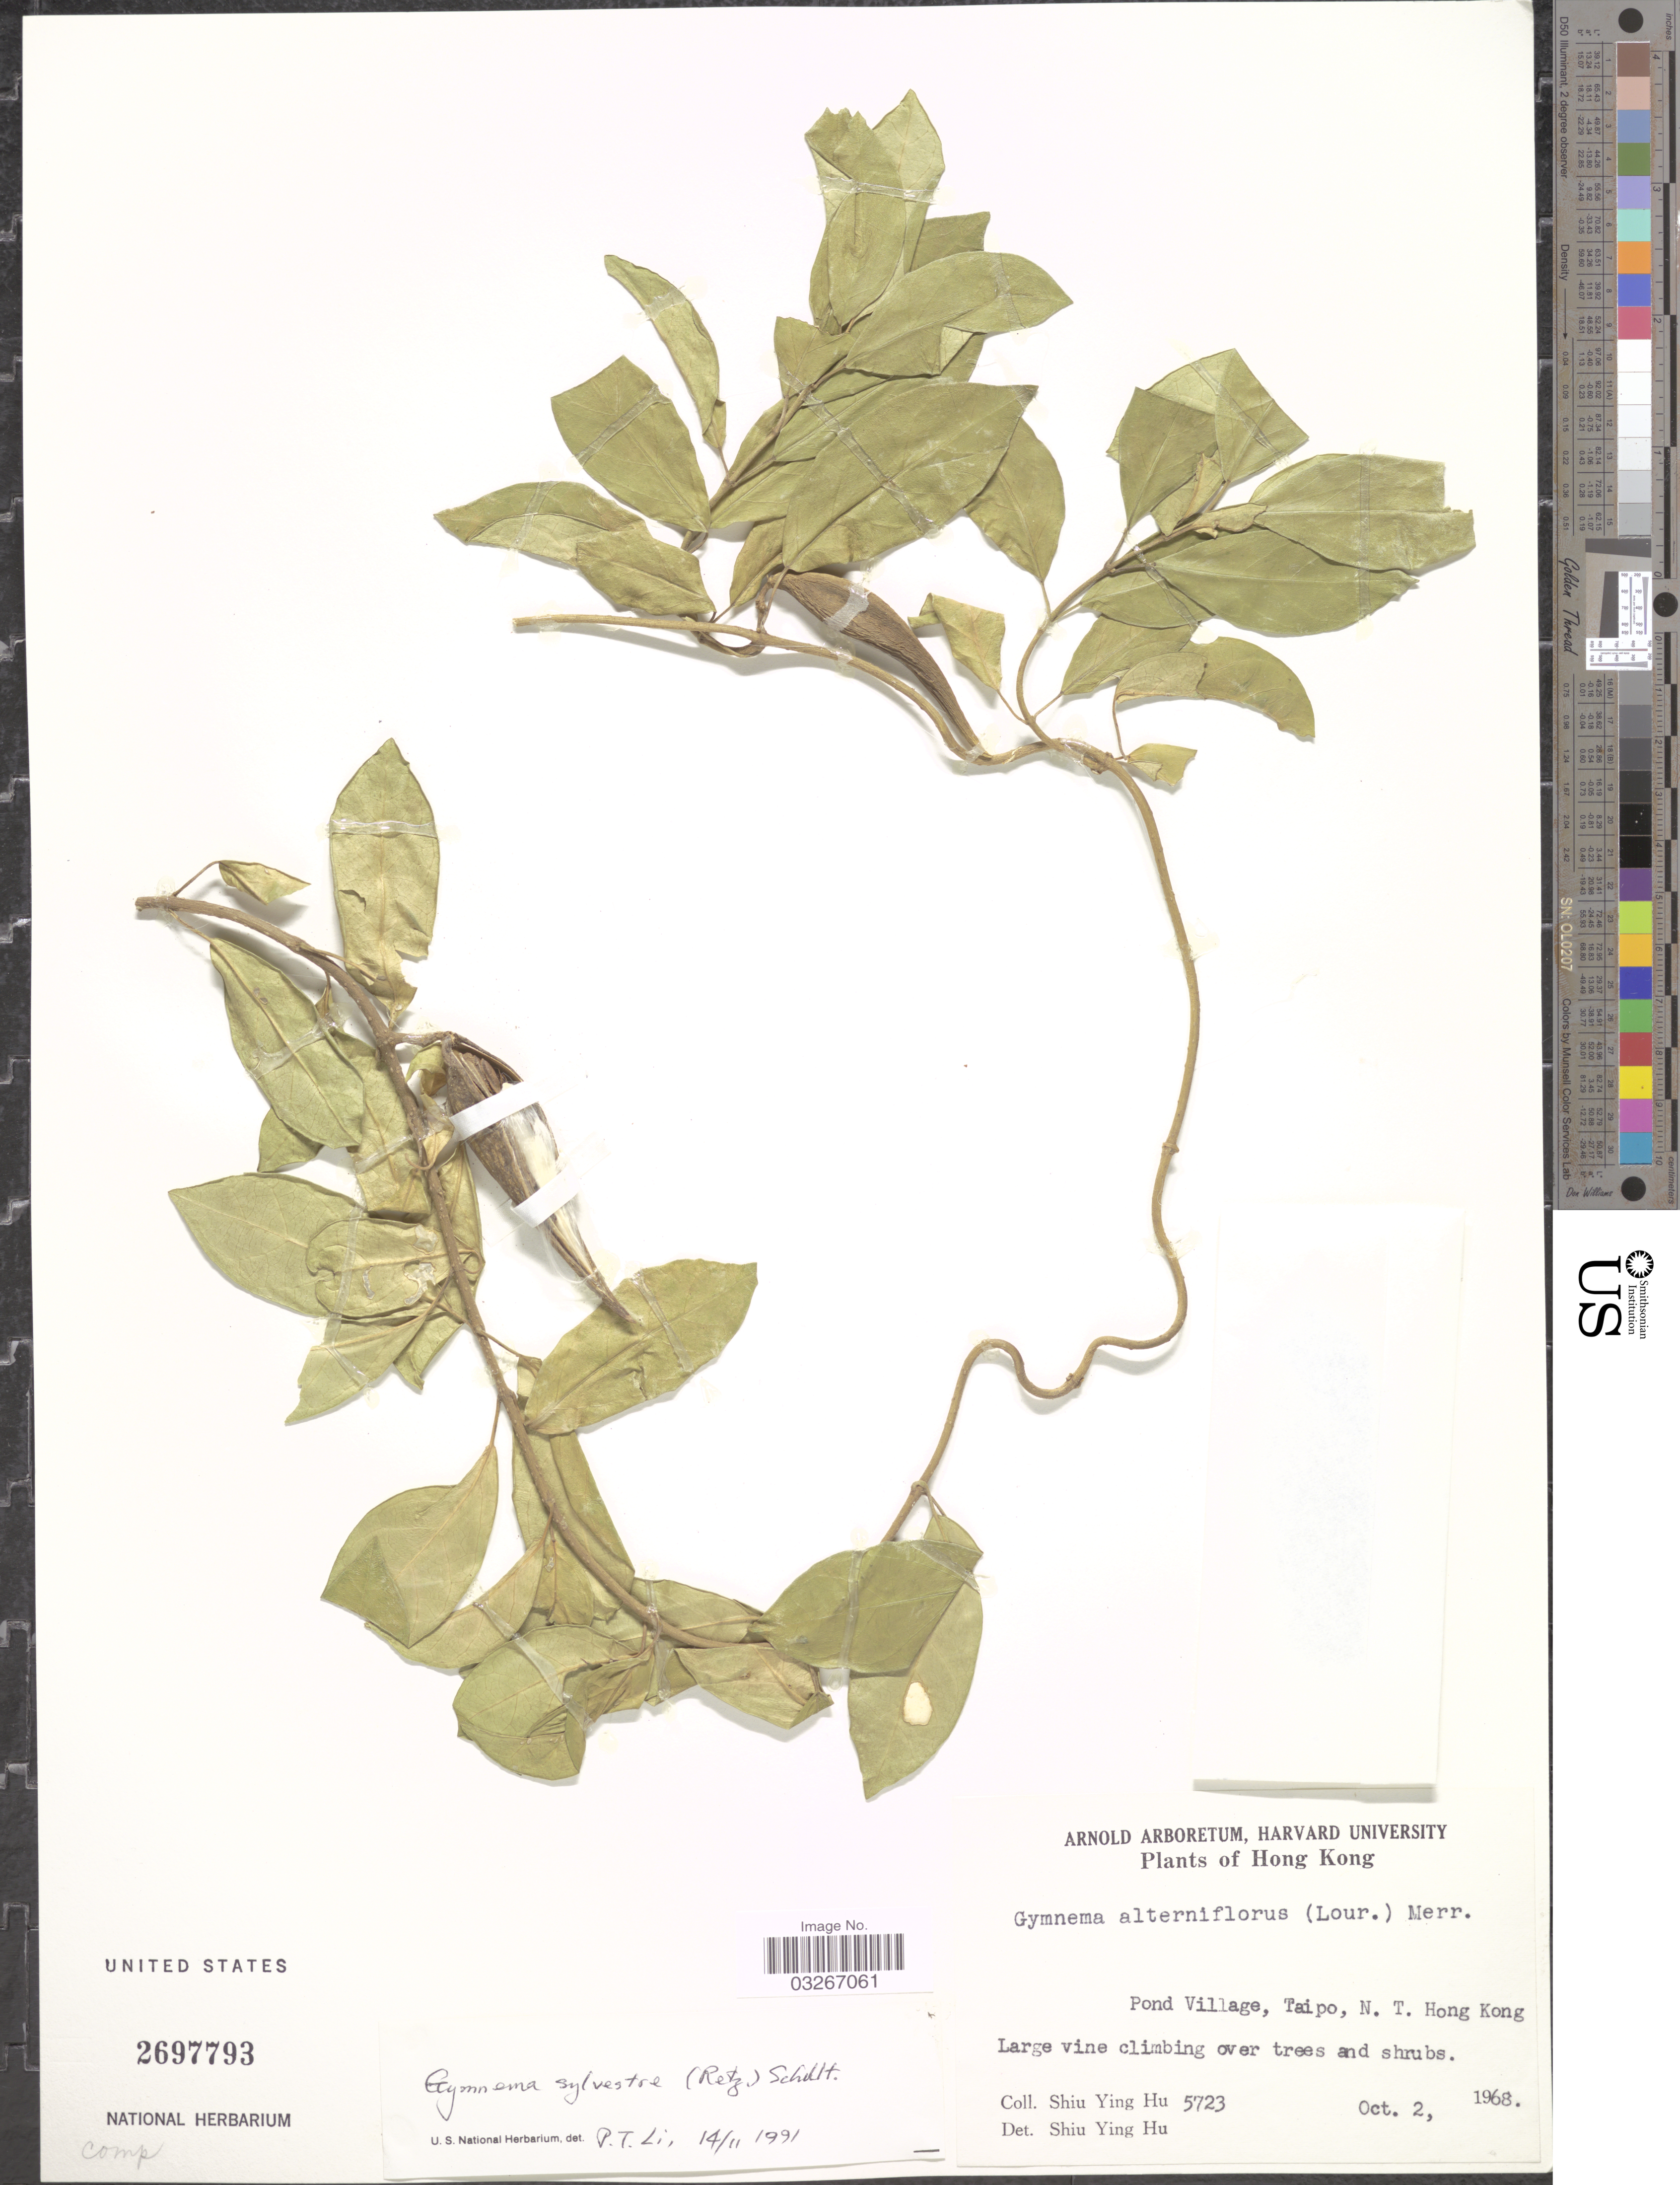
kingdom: Plantae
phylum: Tracheophyta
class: Magnoliopsida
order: Gentianales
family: Apocynaceae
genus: Gymnema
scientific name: Gymnema sylvestre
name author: (Retz.) R. Br. ex Schult. in Roem. & Schult.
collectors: S. Y. Hu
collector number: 5723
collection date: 1968-10-02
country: China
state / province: Hong Kong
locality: Pond Village, Taipo, N. T. Hong Kong.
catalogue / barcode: US 2697793